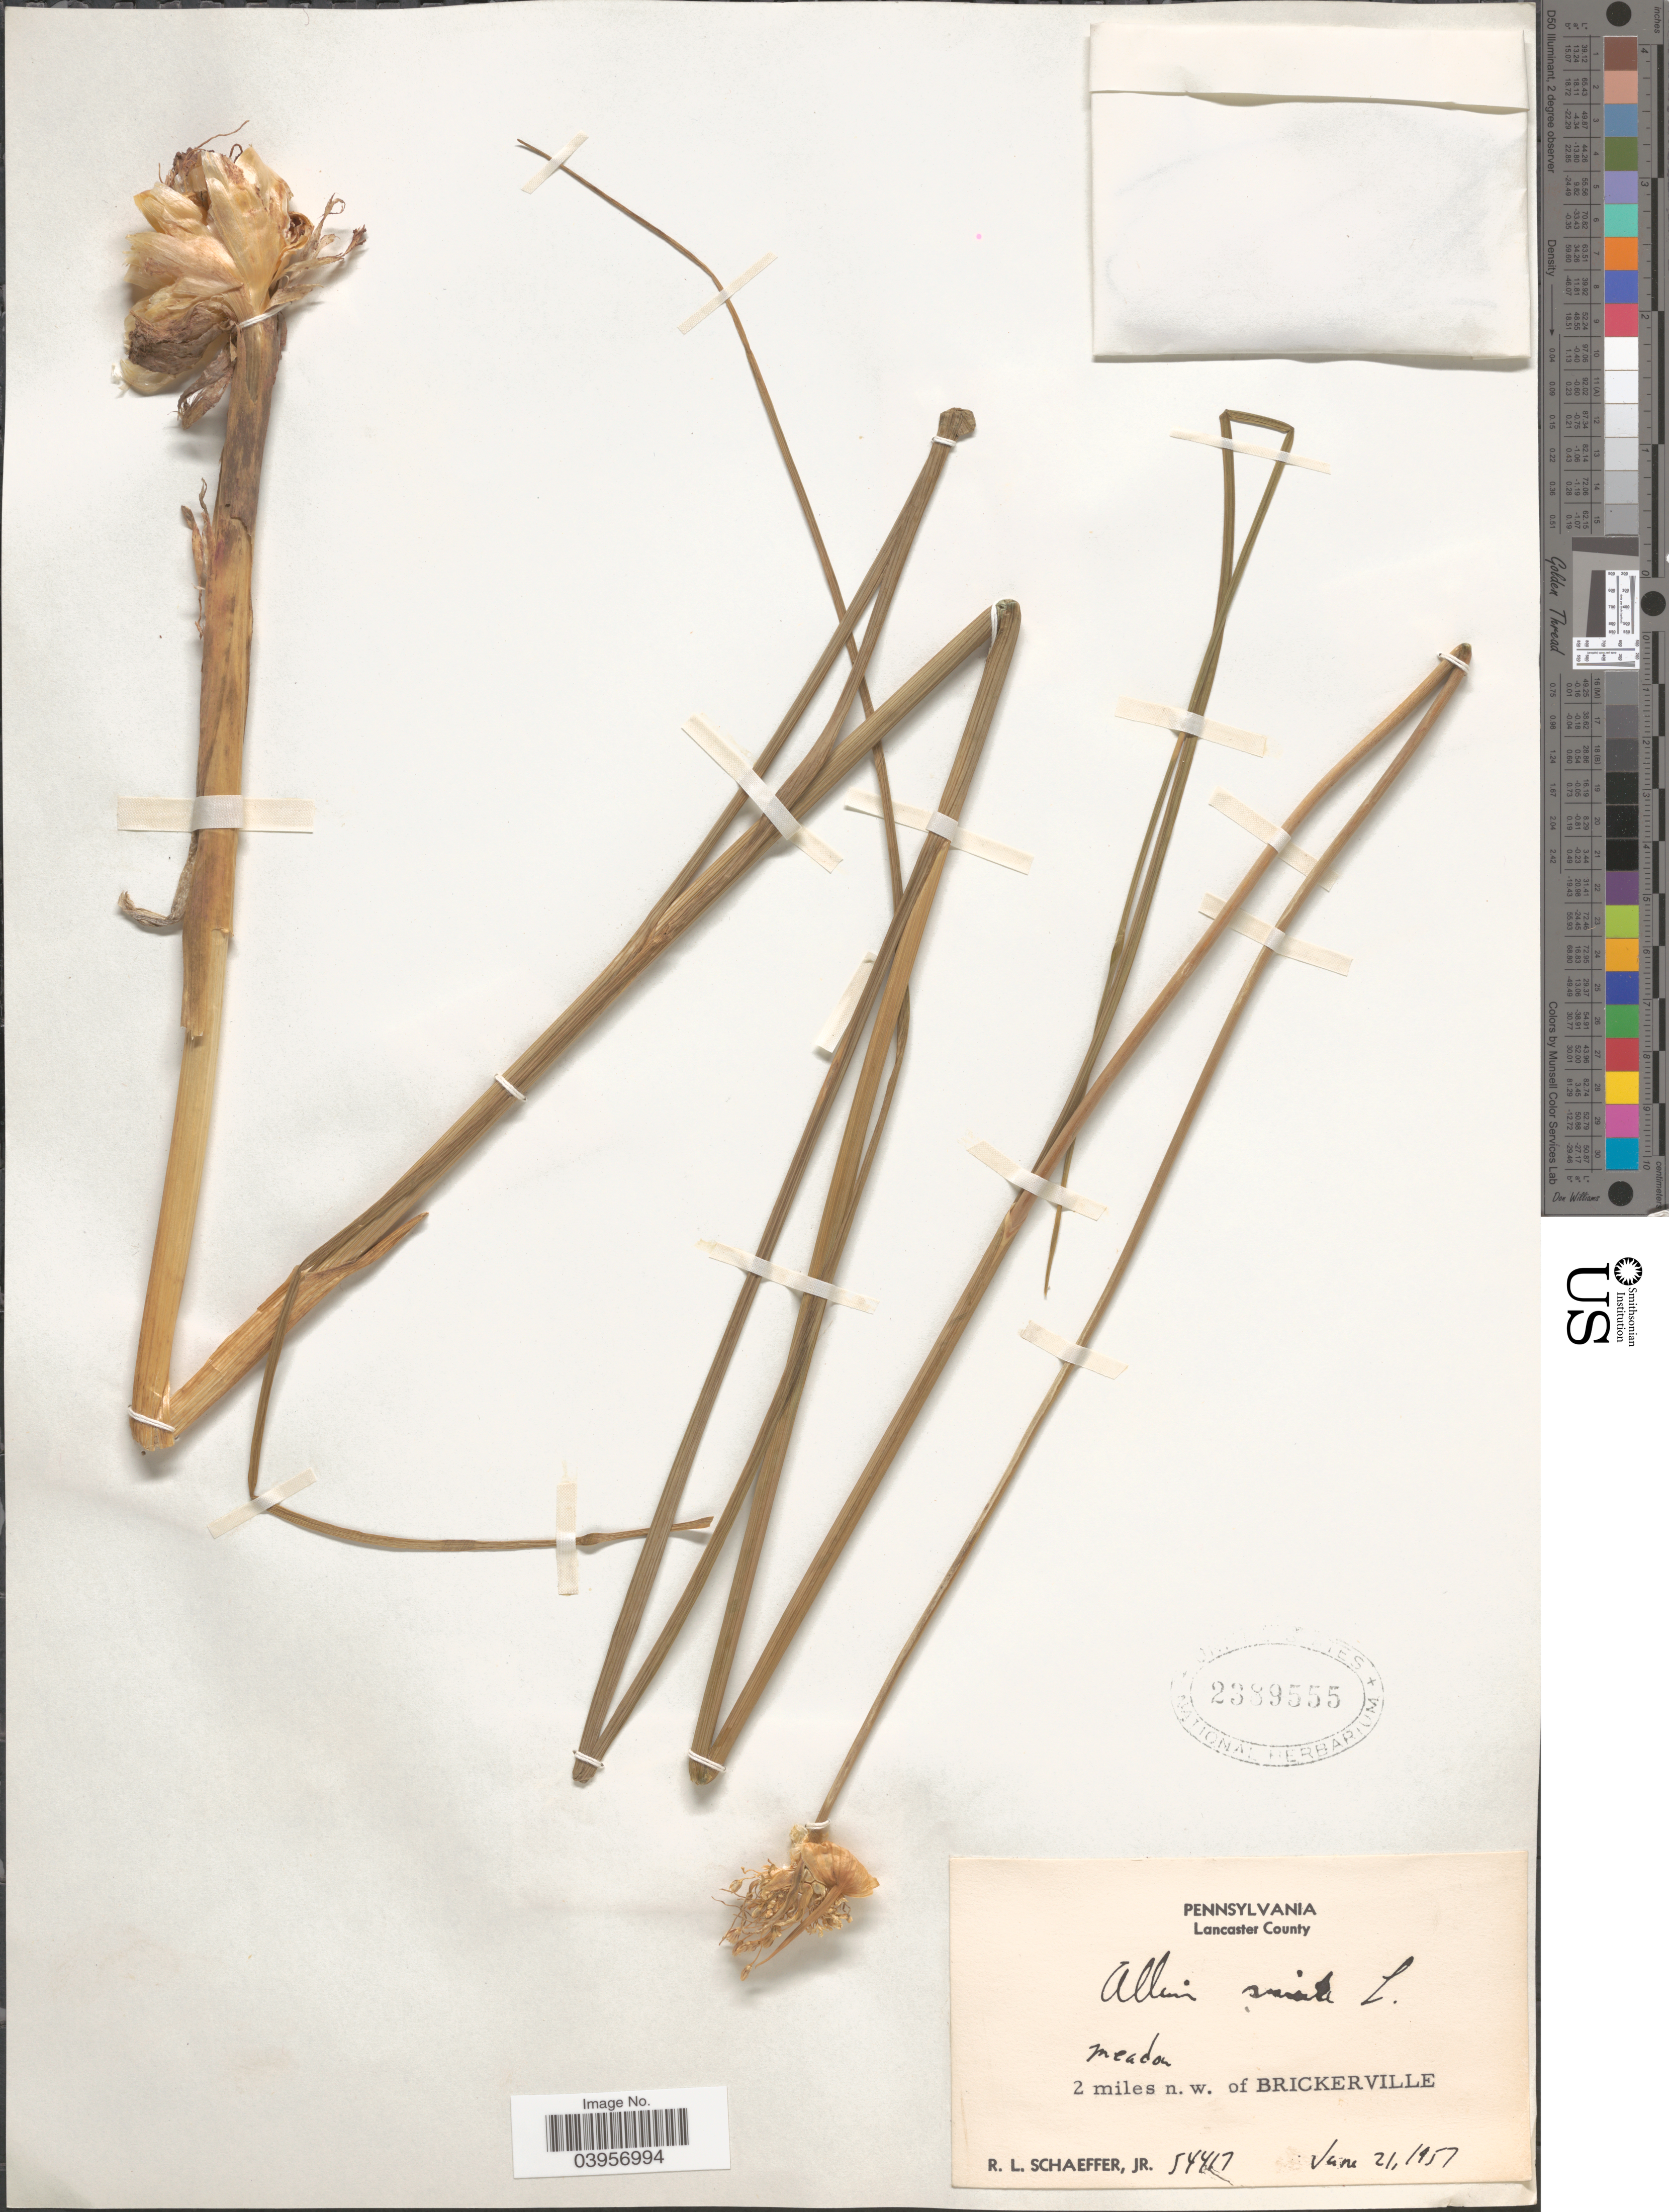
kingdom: Plantae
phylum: Tracheophyta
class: Liliopsida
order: Asparagales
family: Amaryllidaceae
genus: Allium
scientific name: Allium vineale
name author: L.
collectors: R. L. Schaeffer Jr.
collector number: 54417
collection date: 1957-06-21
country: United States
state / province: Pennsylvania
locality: Lancaster County. 2 miles n.w. of Brickerville.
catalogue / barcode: US 2389555